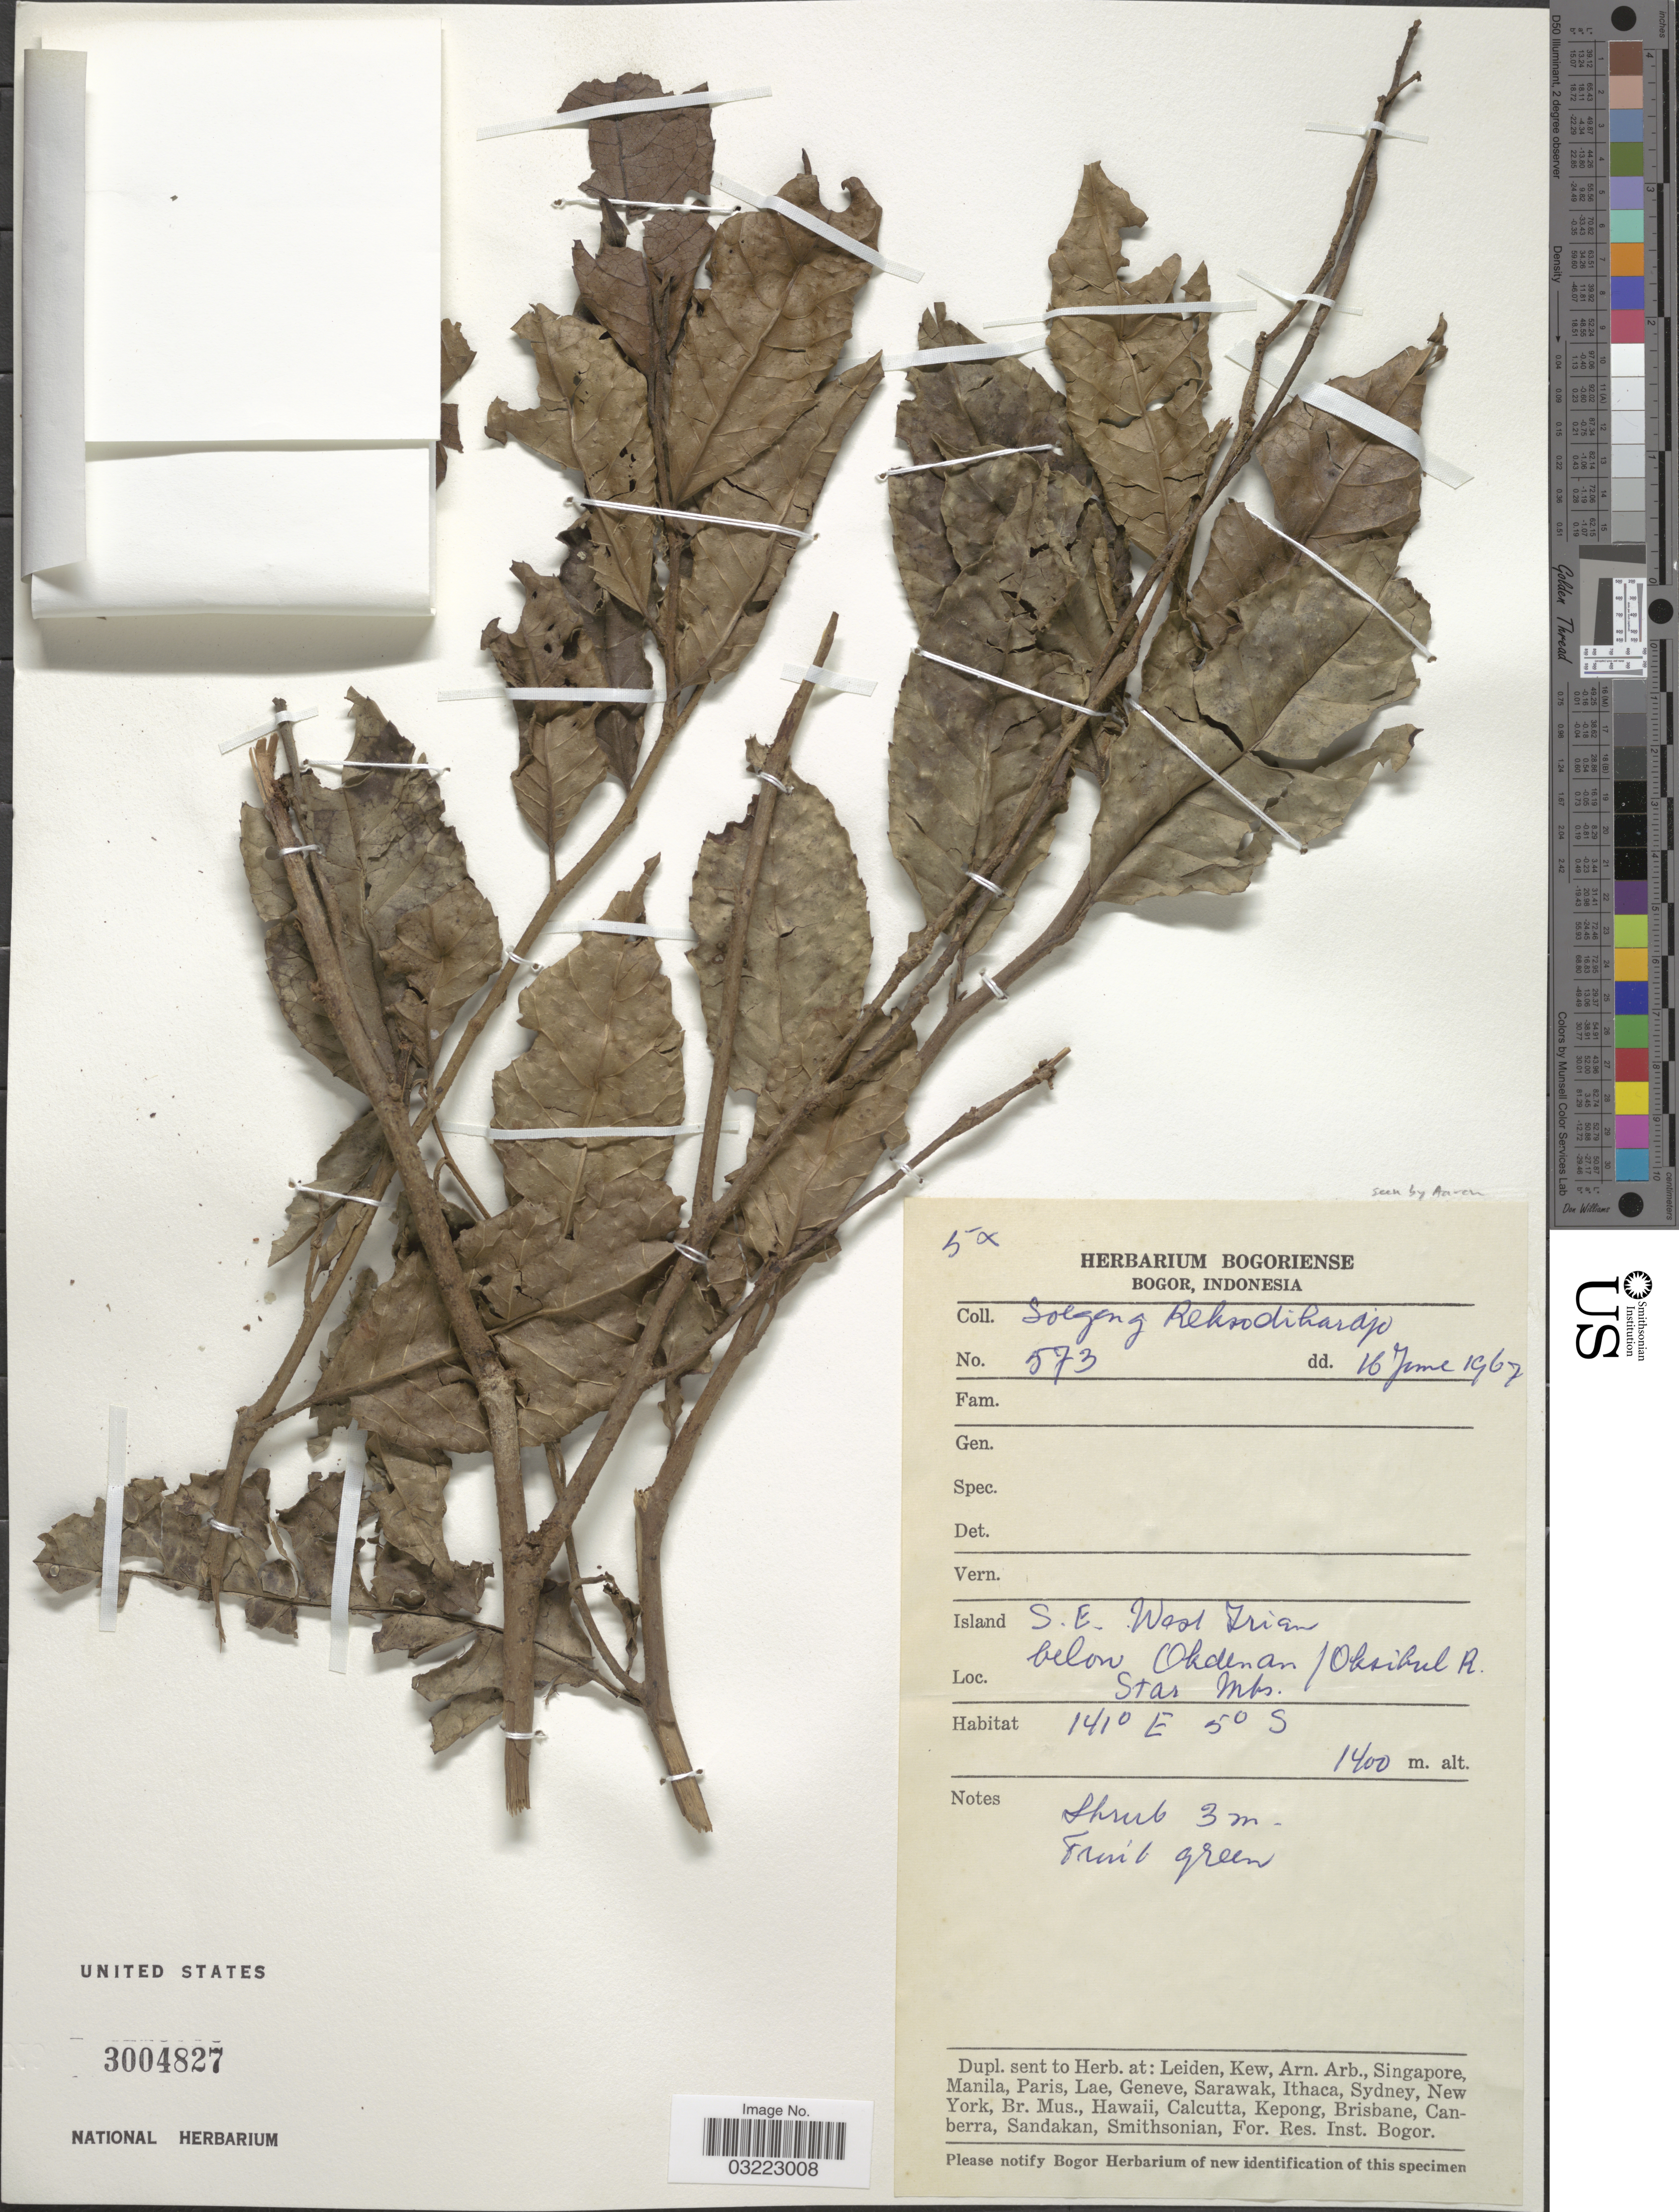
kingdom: Plantae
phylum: Tracheophyta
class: Magnoliopsida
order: Asterales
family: Rousseaceae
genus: Carpodetus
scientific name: Carpodetus grandiflorus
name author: Schltr.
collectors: S. Reksodihardjo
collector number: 573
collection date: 1967-06-16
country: Indonesia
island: New Guinea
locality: S.E. West Irian, below Okdenan/Oksibul R. Star Mts.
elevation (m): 1400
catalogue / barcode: US 3004827